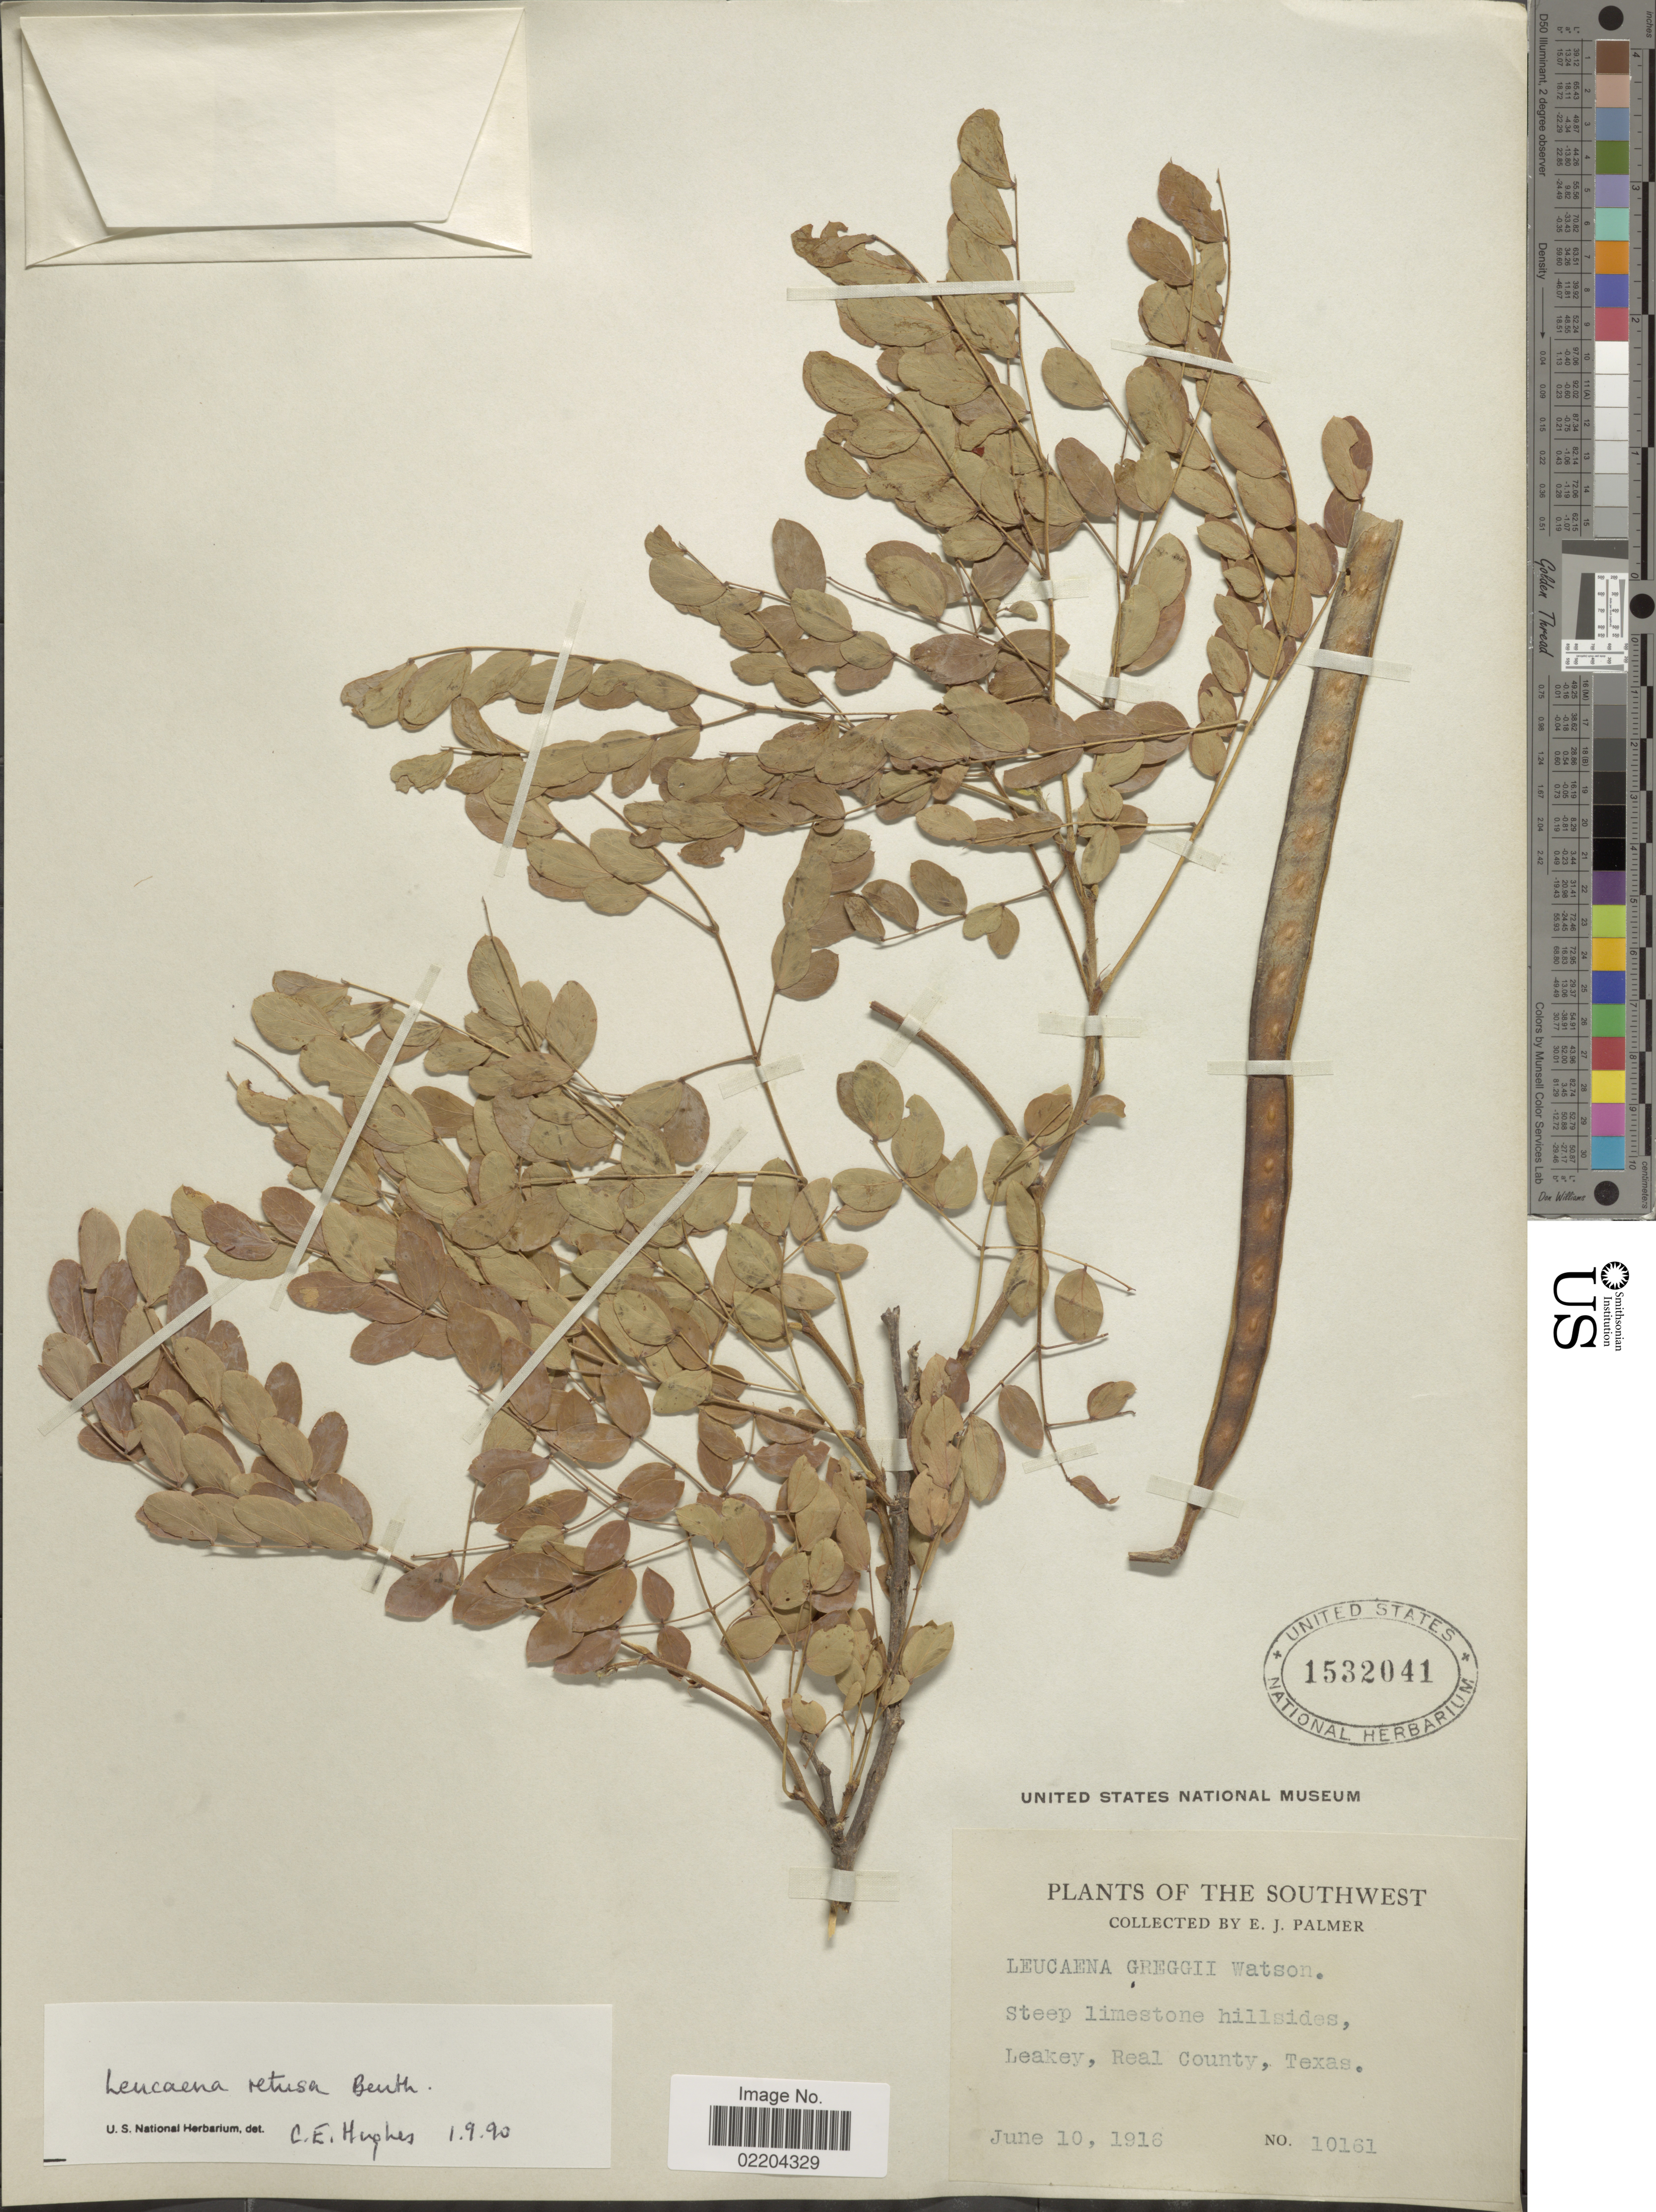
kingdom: Plantae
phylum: Tracheophyta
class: Magnoliopsida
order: Fabales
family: Fabaceae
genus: Leucaena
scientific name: Leucaena retusa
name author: Benth. in A. Gray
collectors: E. J. Palmer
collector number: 10161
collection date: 1916-06-10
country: United States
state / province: Texas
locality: Leakey, Real County, Texas.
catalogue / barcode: US 1532041